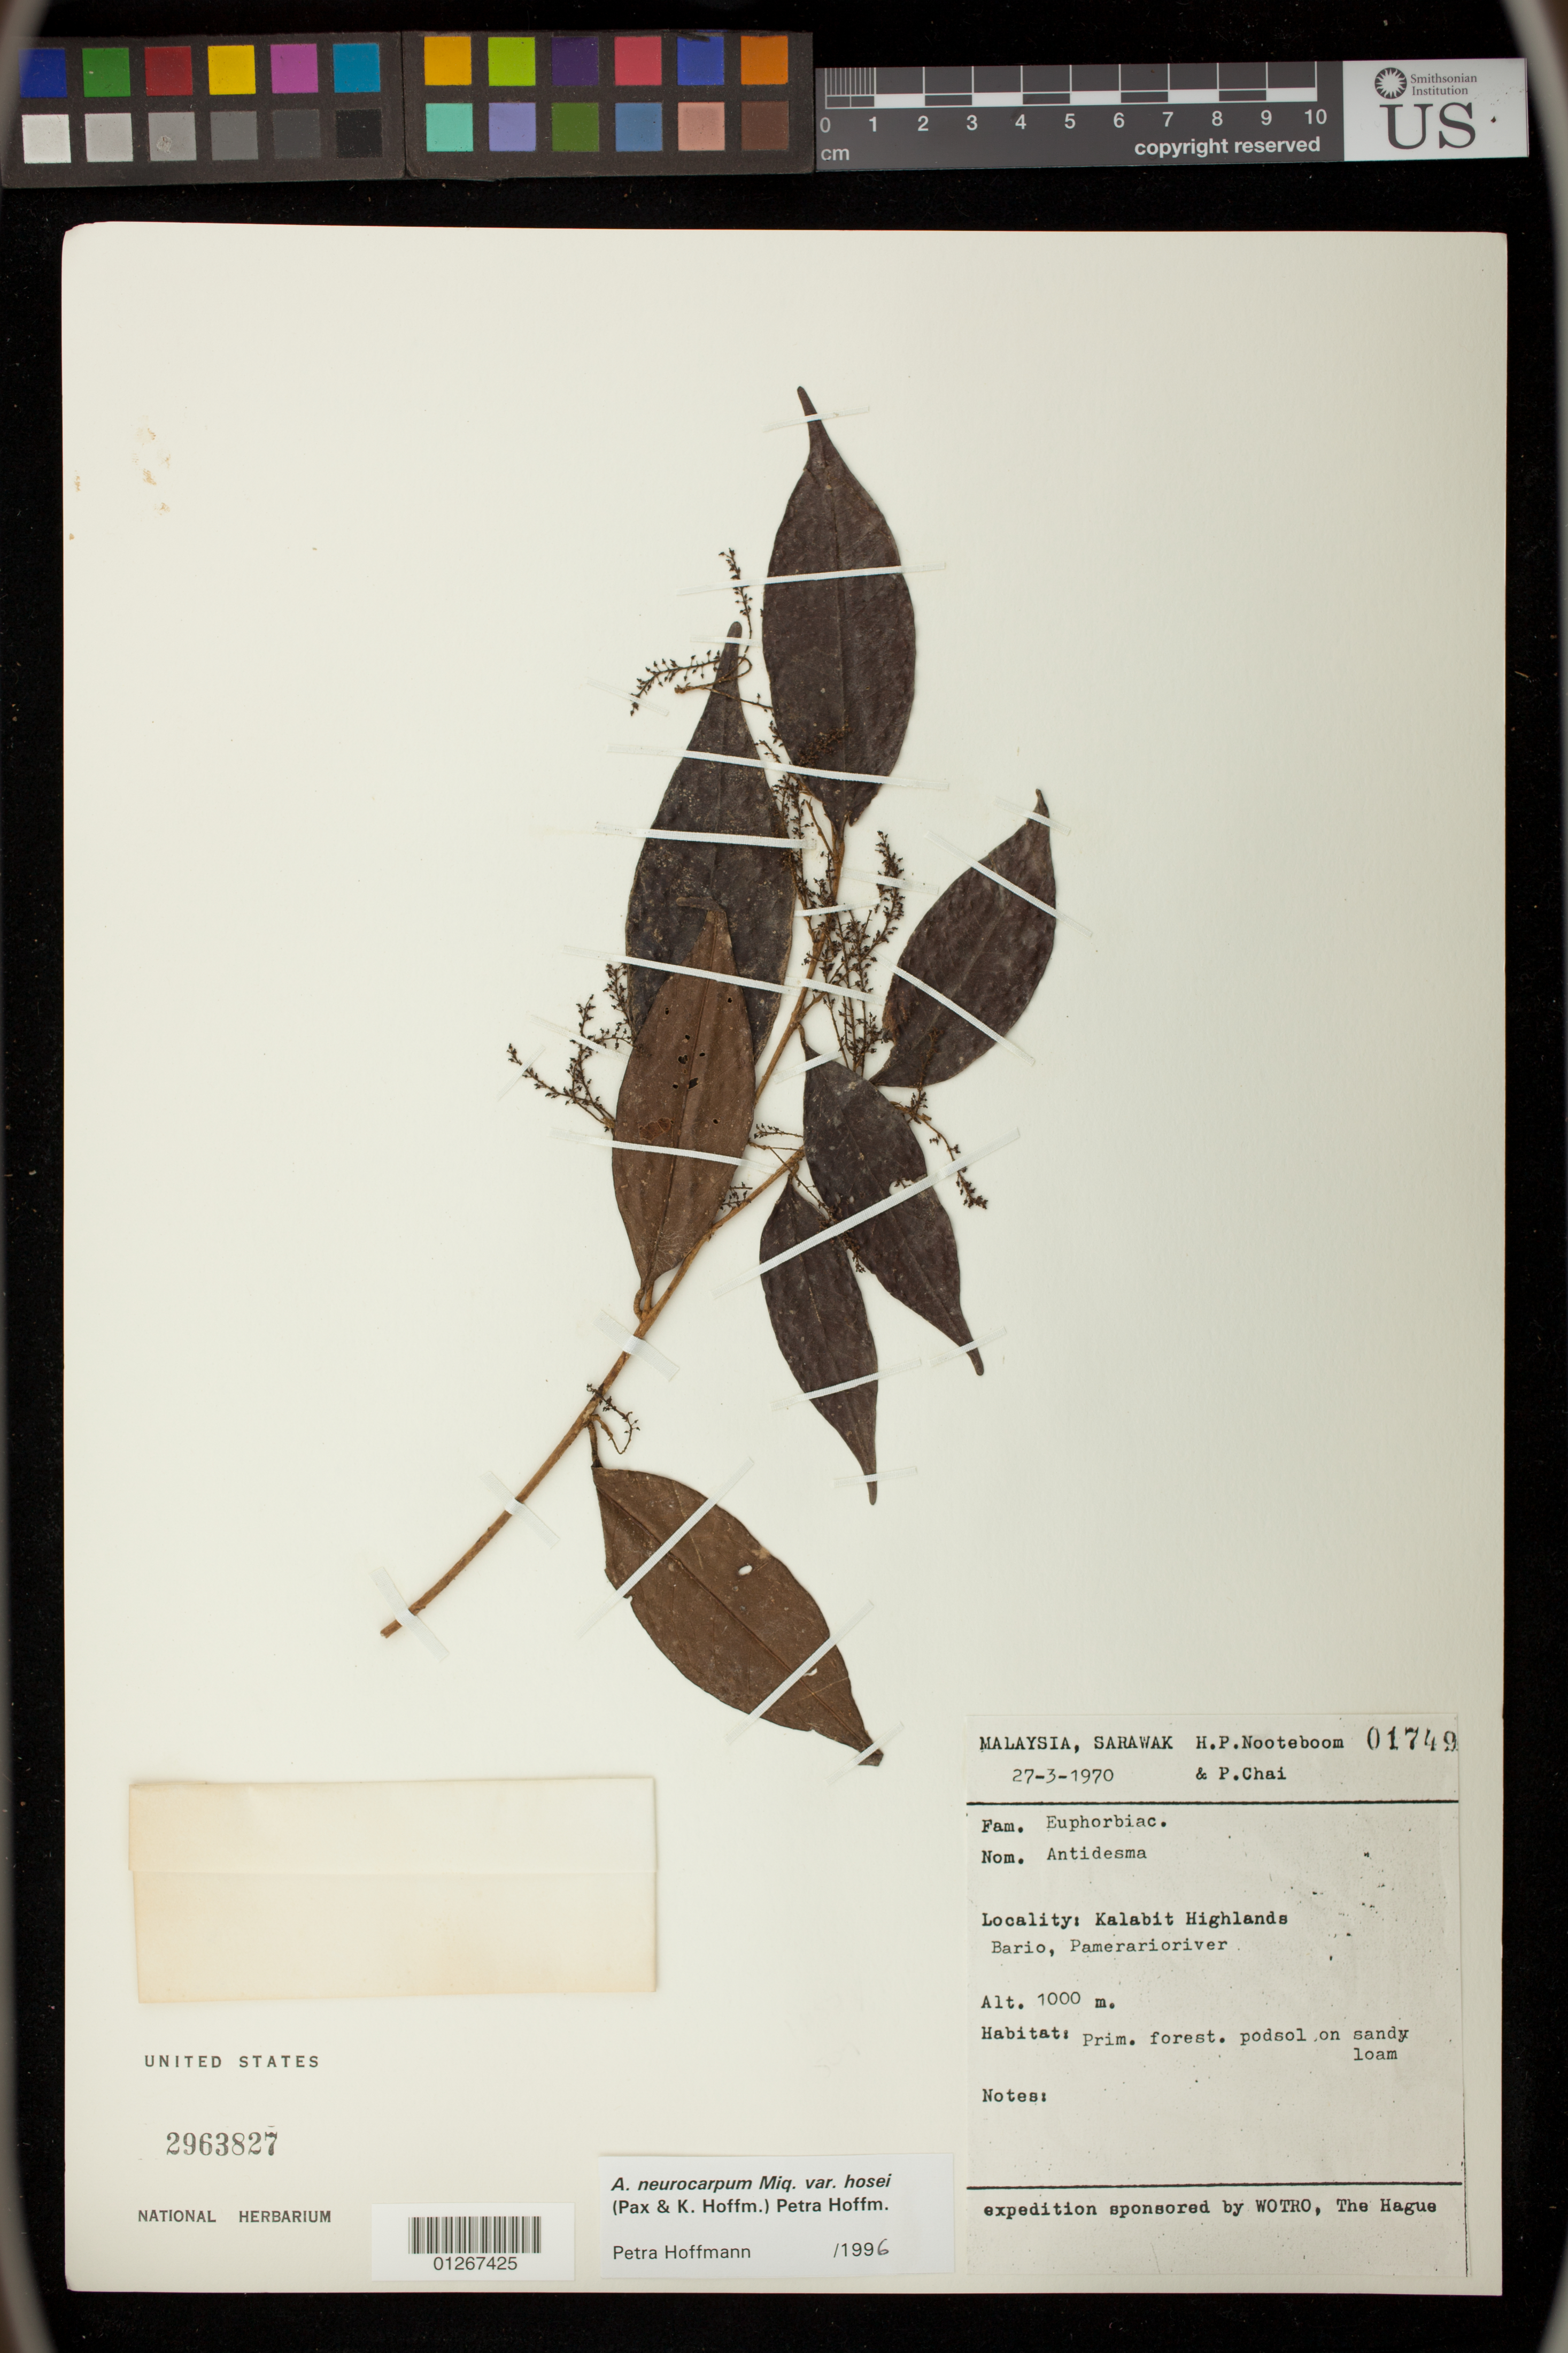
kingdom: Plantae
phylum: Tracheophyta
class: Magnoliopsida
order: Malpighiales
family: Phyllanthaceae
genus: Antidesma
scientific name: Antidesma neurocarpum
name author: Miq.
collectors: H. P. Nooteboom & P. Chai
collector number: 01749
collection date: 1970-03-27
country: Malaysia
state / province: Sarawak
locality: Kalabit Highlands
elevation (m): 1000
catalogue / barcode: US 2963827